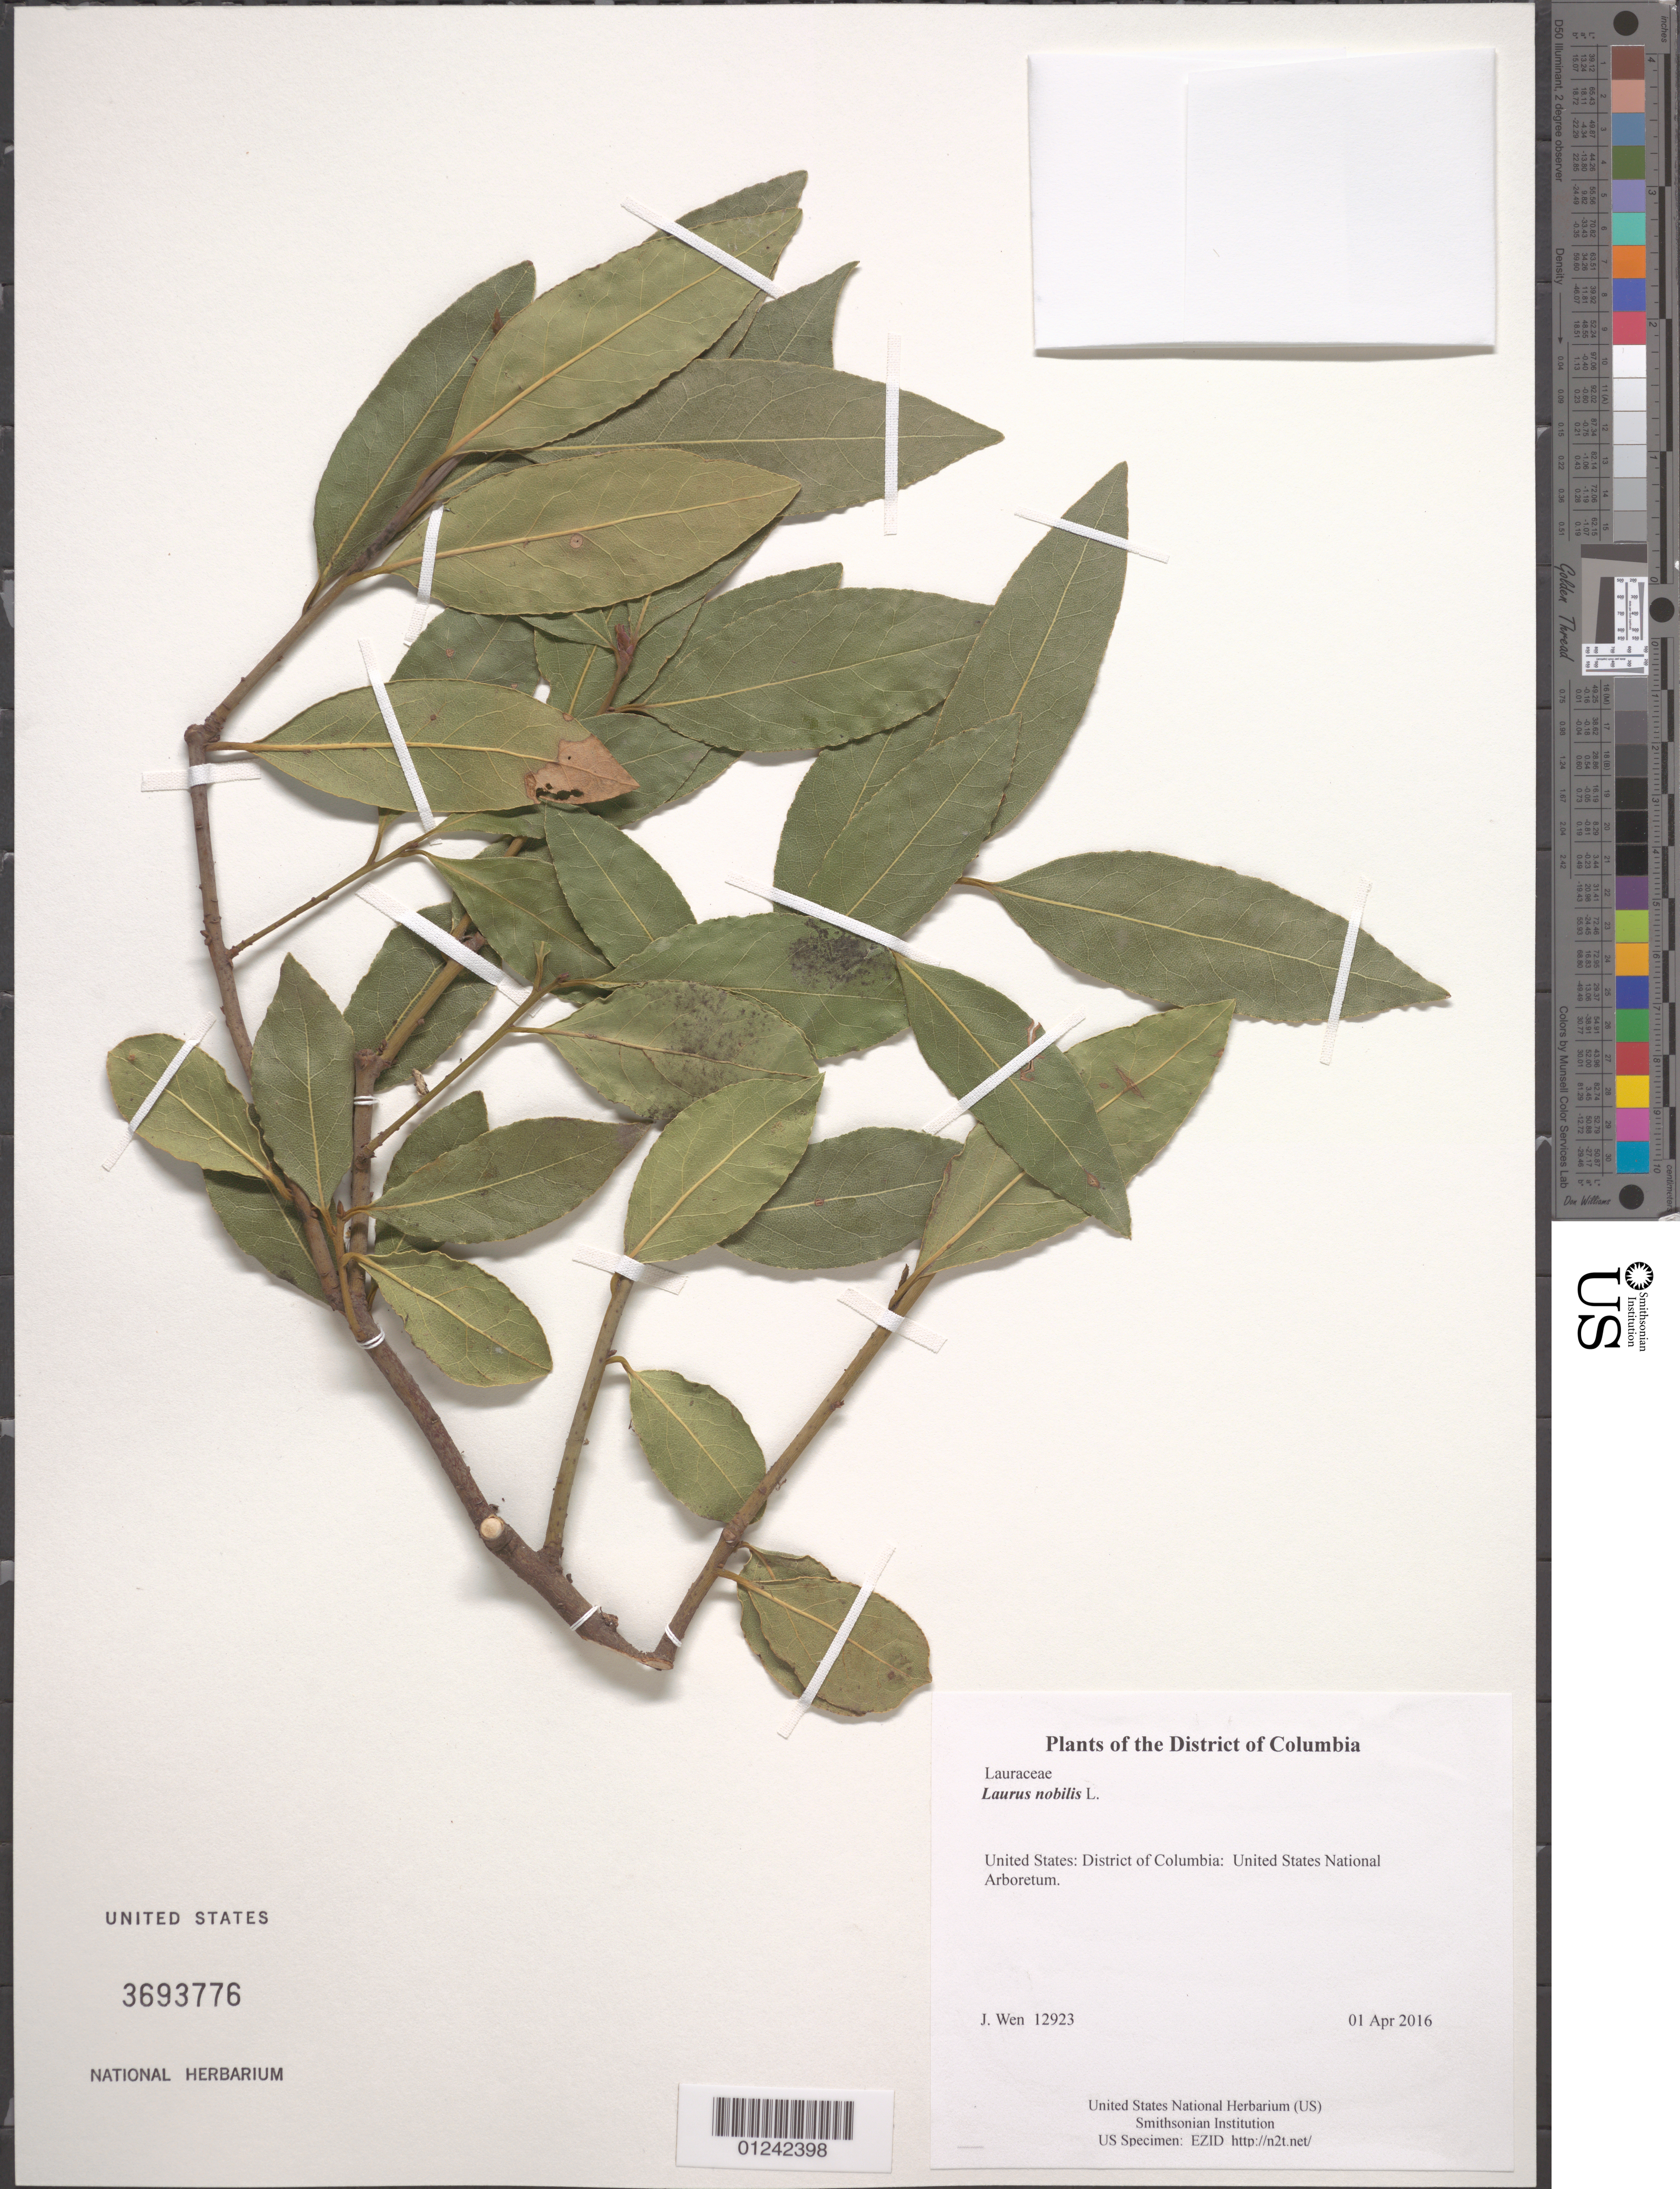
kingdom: Plantae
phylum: Tracheophyta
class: Magnoliopsida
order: Laurales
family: Lauraceae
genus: Laurus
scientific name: Laurus nobilis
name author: L.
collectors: J. Wen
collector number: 12923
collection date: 2016-04-01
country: United States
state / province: District of Columbia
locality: United States National Arboretum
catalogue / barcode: US 3693776